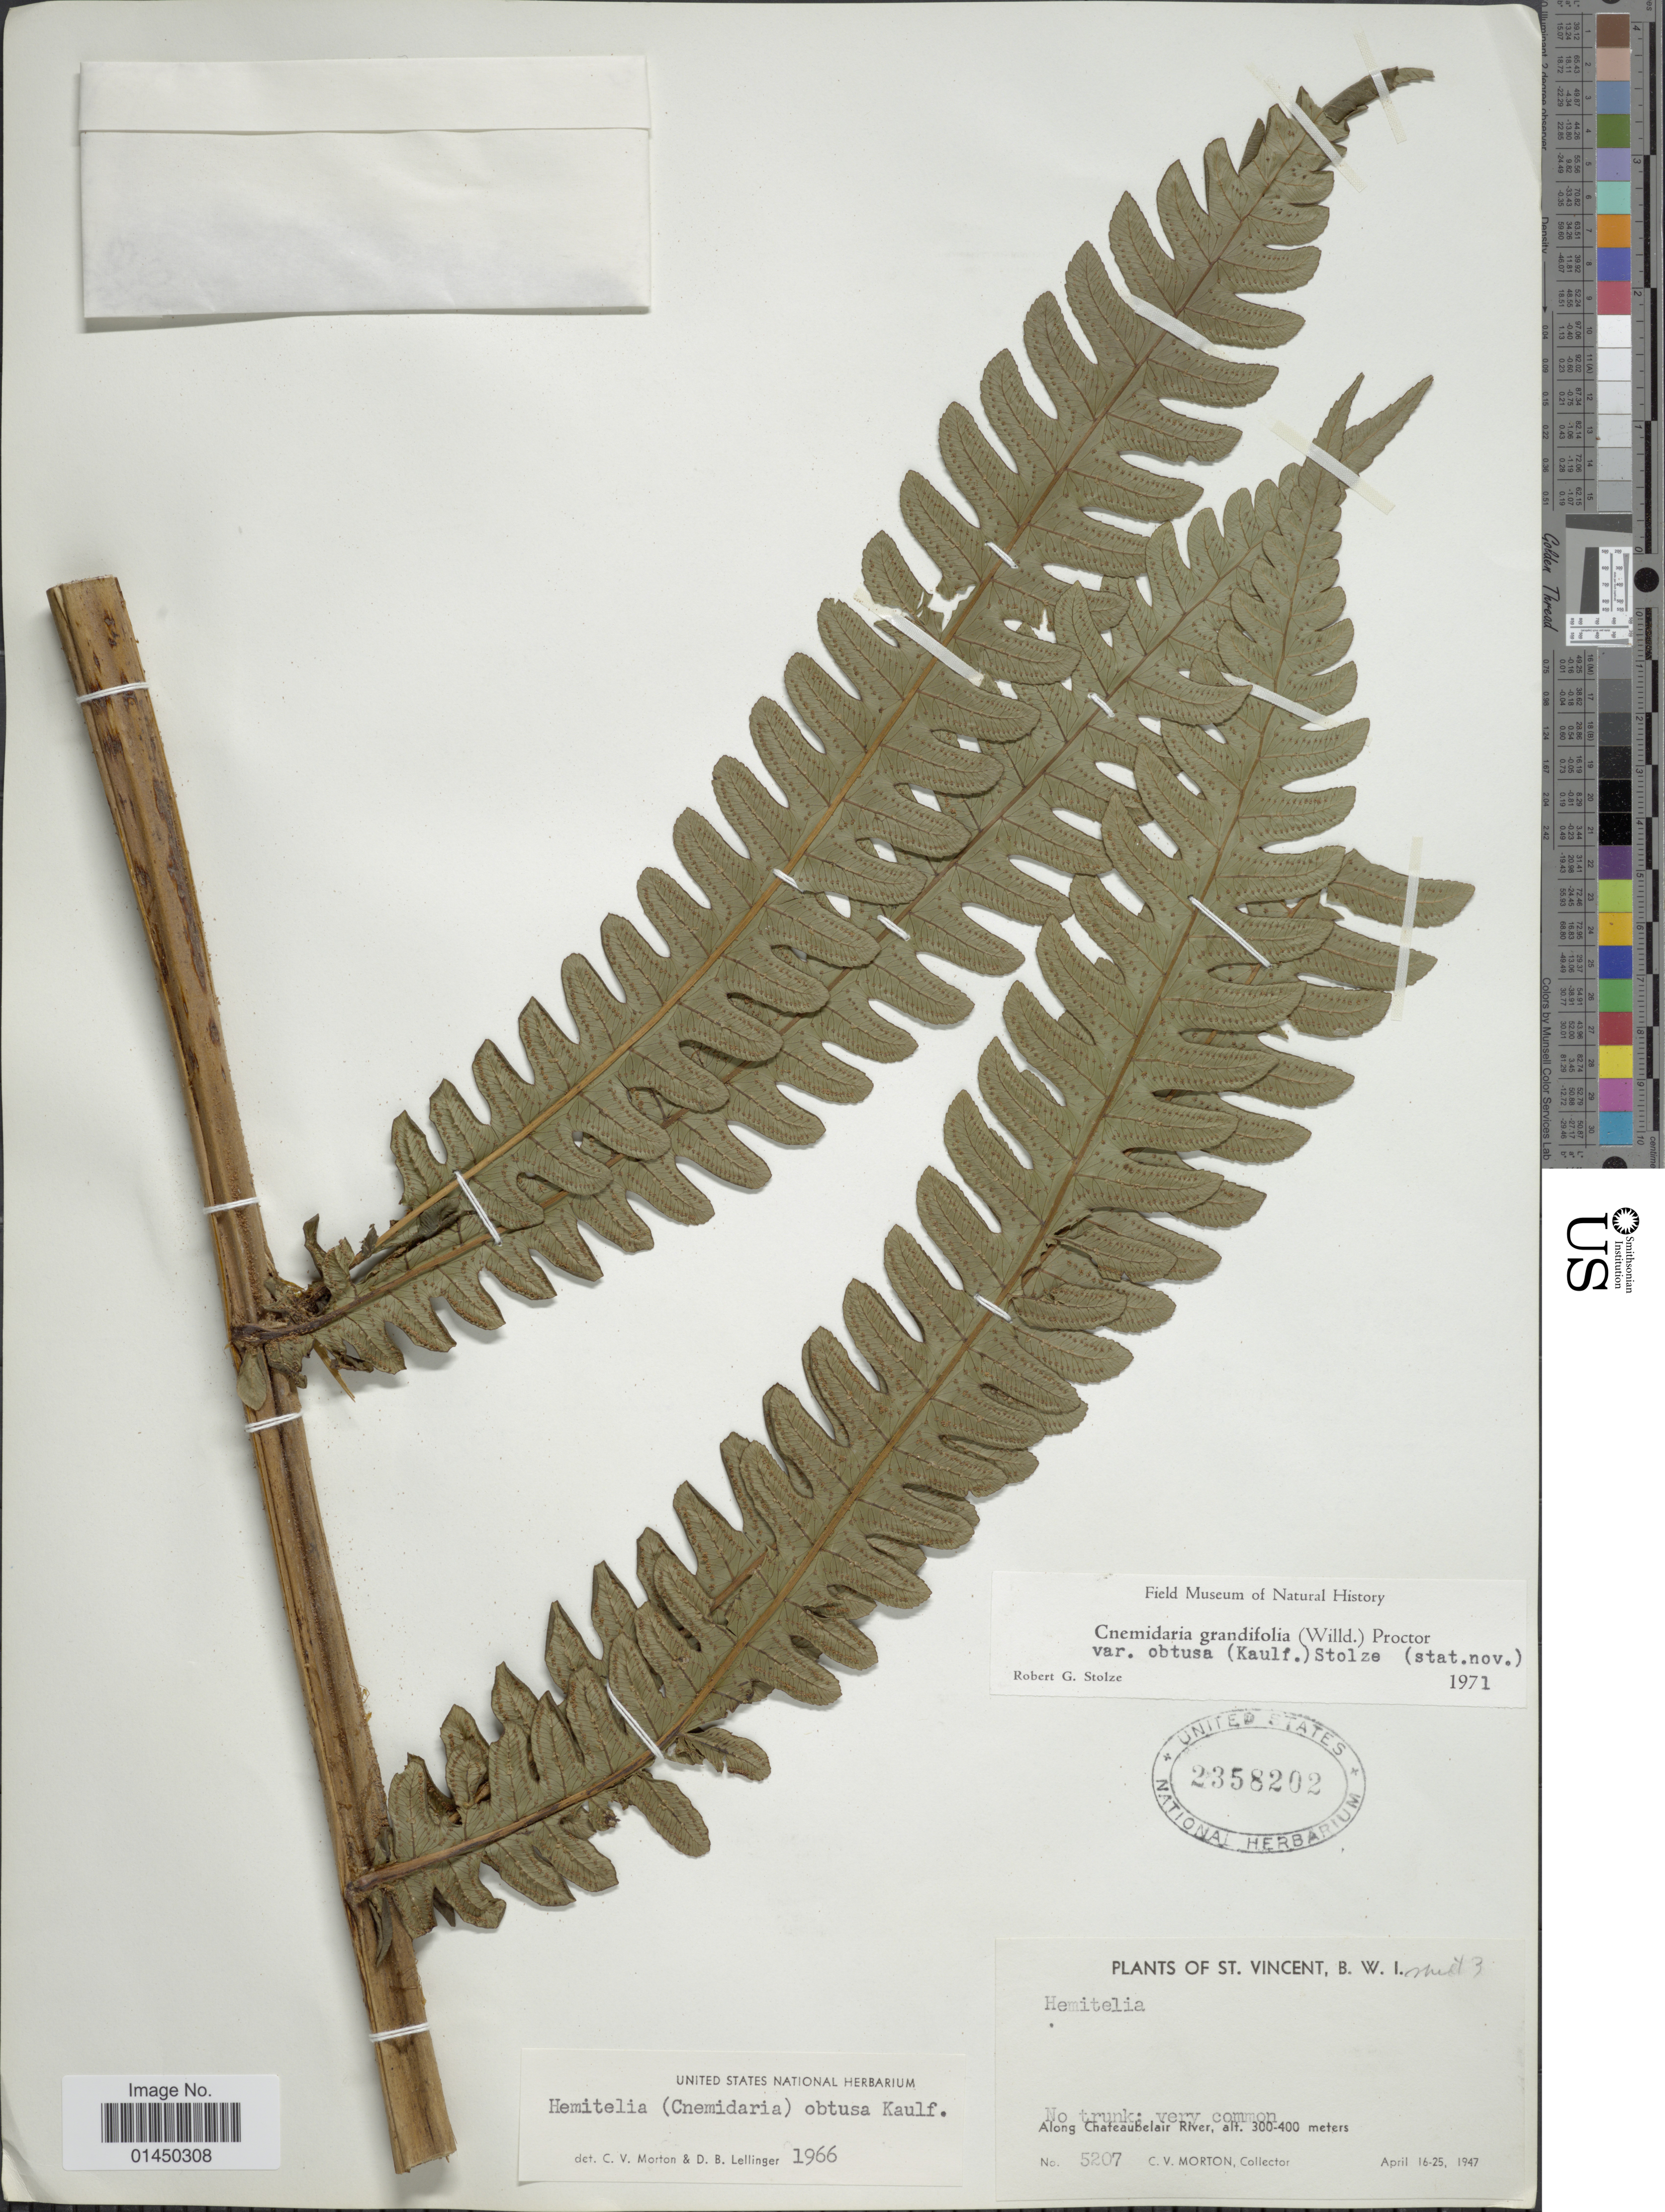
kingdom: Plantae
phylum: Tracheophyta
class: Polypodiopsida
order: Cyatheales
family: Cyatheaceae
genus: Cyathea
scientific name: Cyathea grandifolia var. obtusa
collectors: C. V. Morton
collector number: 5207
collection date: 1947-04-16/1947-04-25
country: St. Vincent - Grenadines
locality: St. Vincent, along Chateaubelair River.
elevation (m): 300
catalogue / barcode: US 2358202